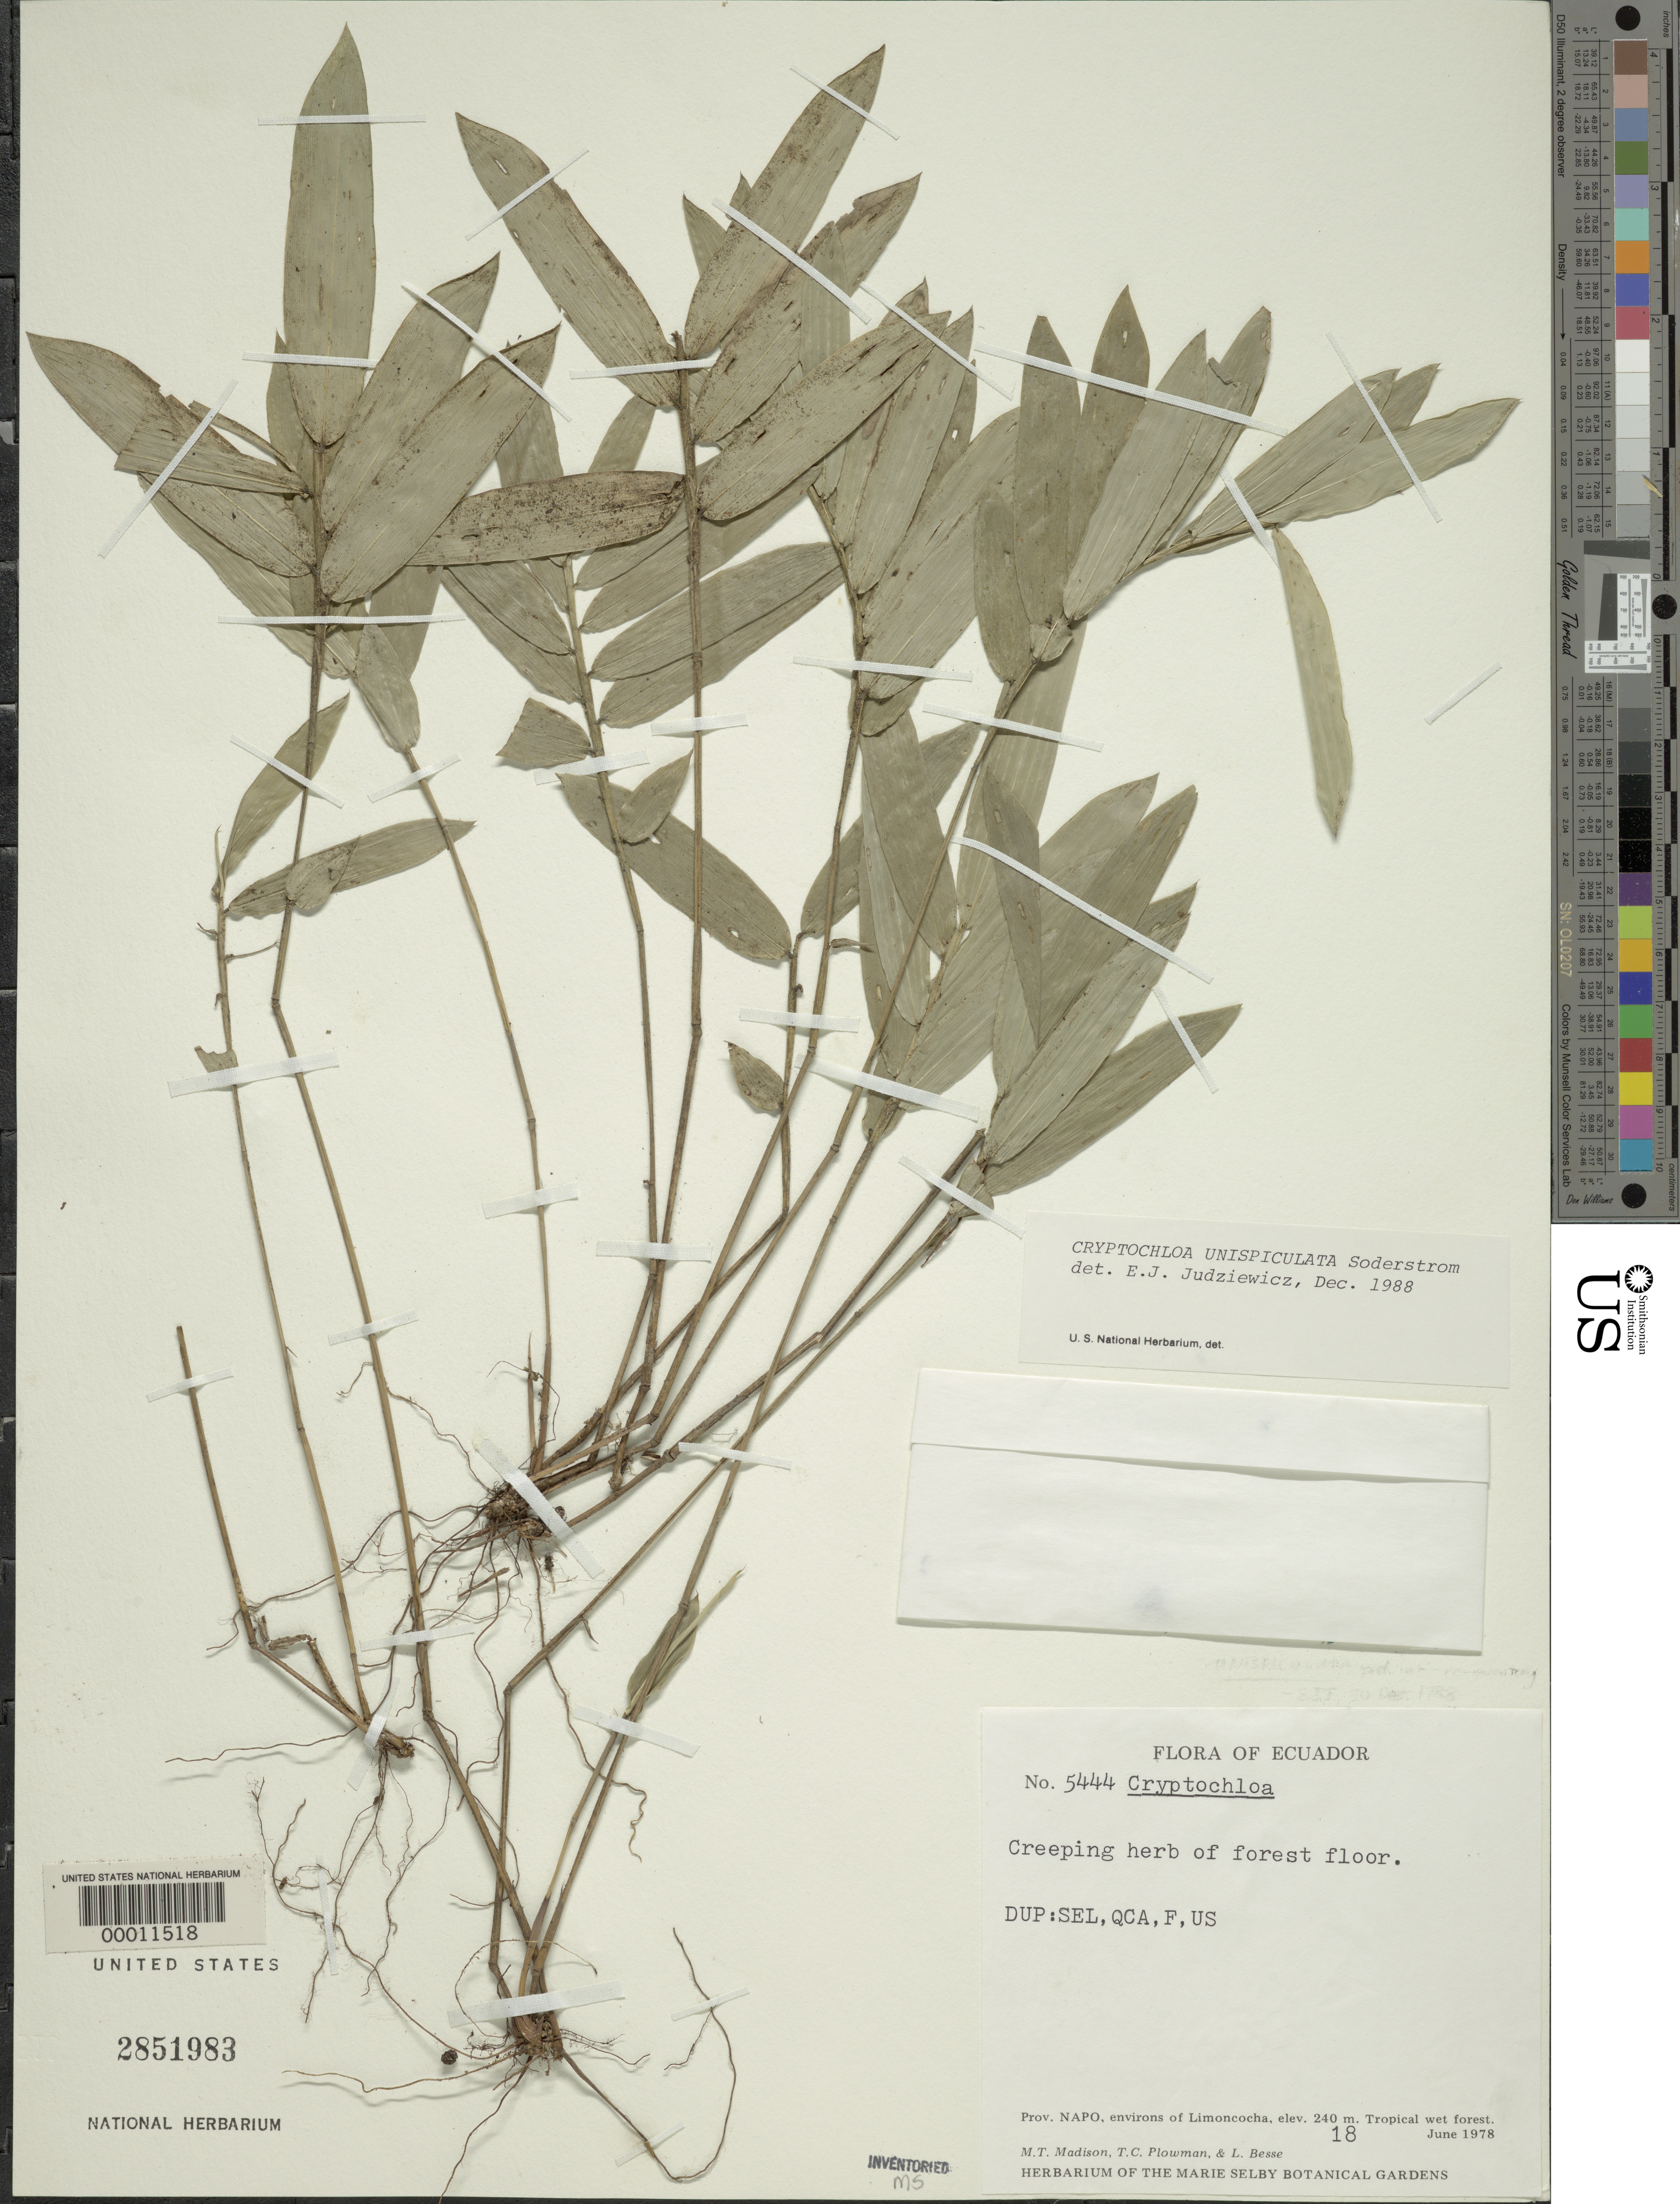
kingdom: Plantae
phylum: Tracheophyta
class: Liliopsida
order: Poales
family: Poaceae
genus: Cryptochloa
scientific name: Cryptochloa unispiculata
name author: Soderstr.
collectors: M. T. Madison, T. Plowman & Libby Besse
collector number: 5444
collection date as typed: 18 Jun 1978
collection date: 1978-06-18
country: Ecuador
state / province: Napo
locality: Limoncocha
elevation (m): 240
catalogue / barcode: US 2851983